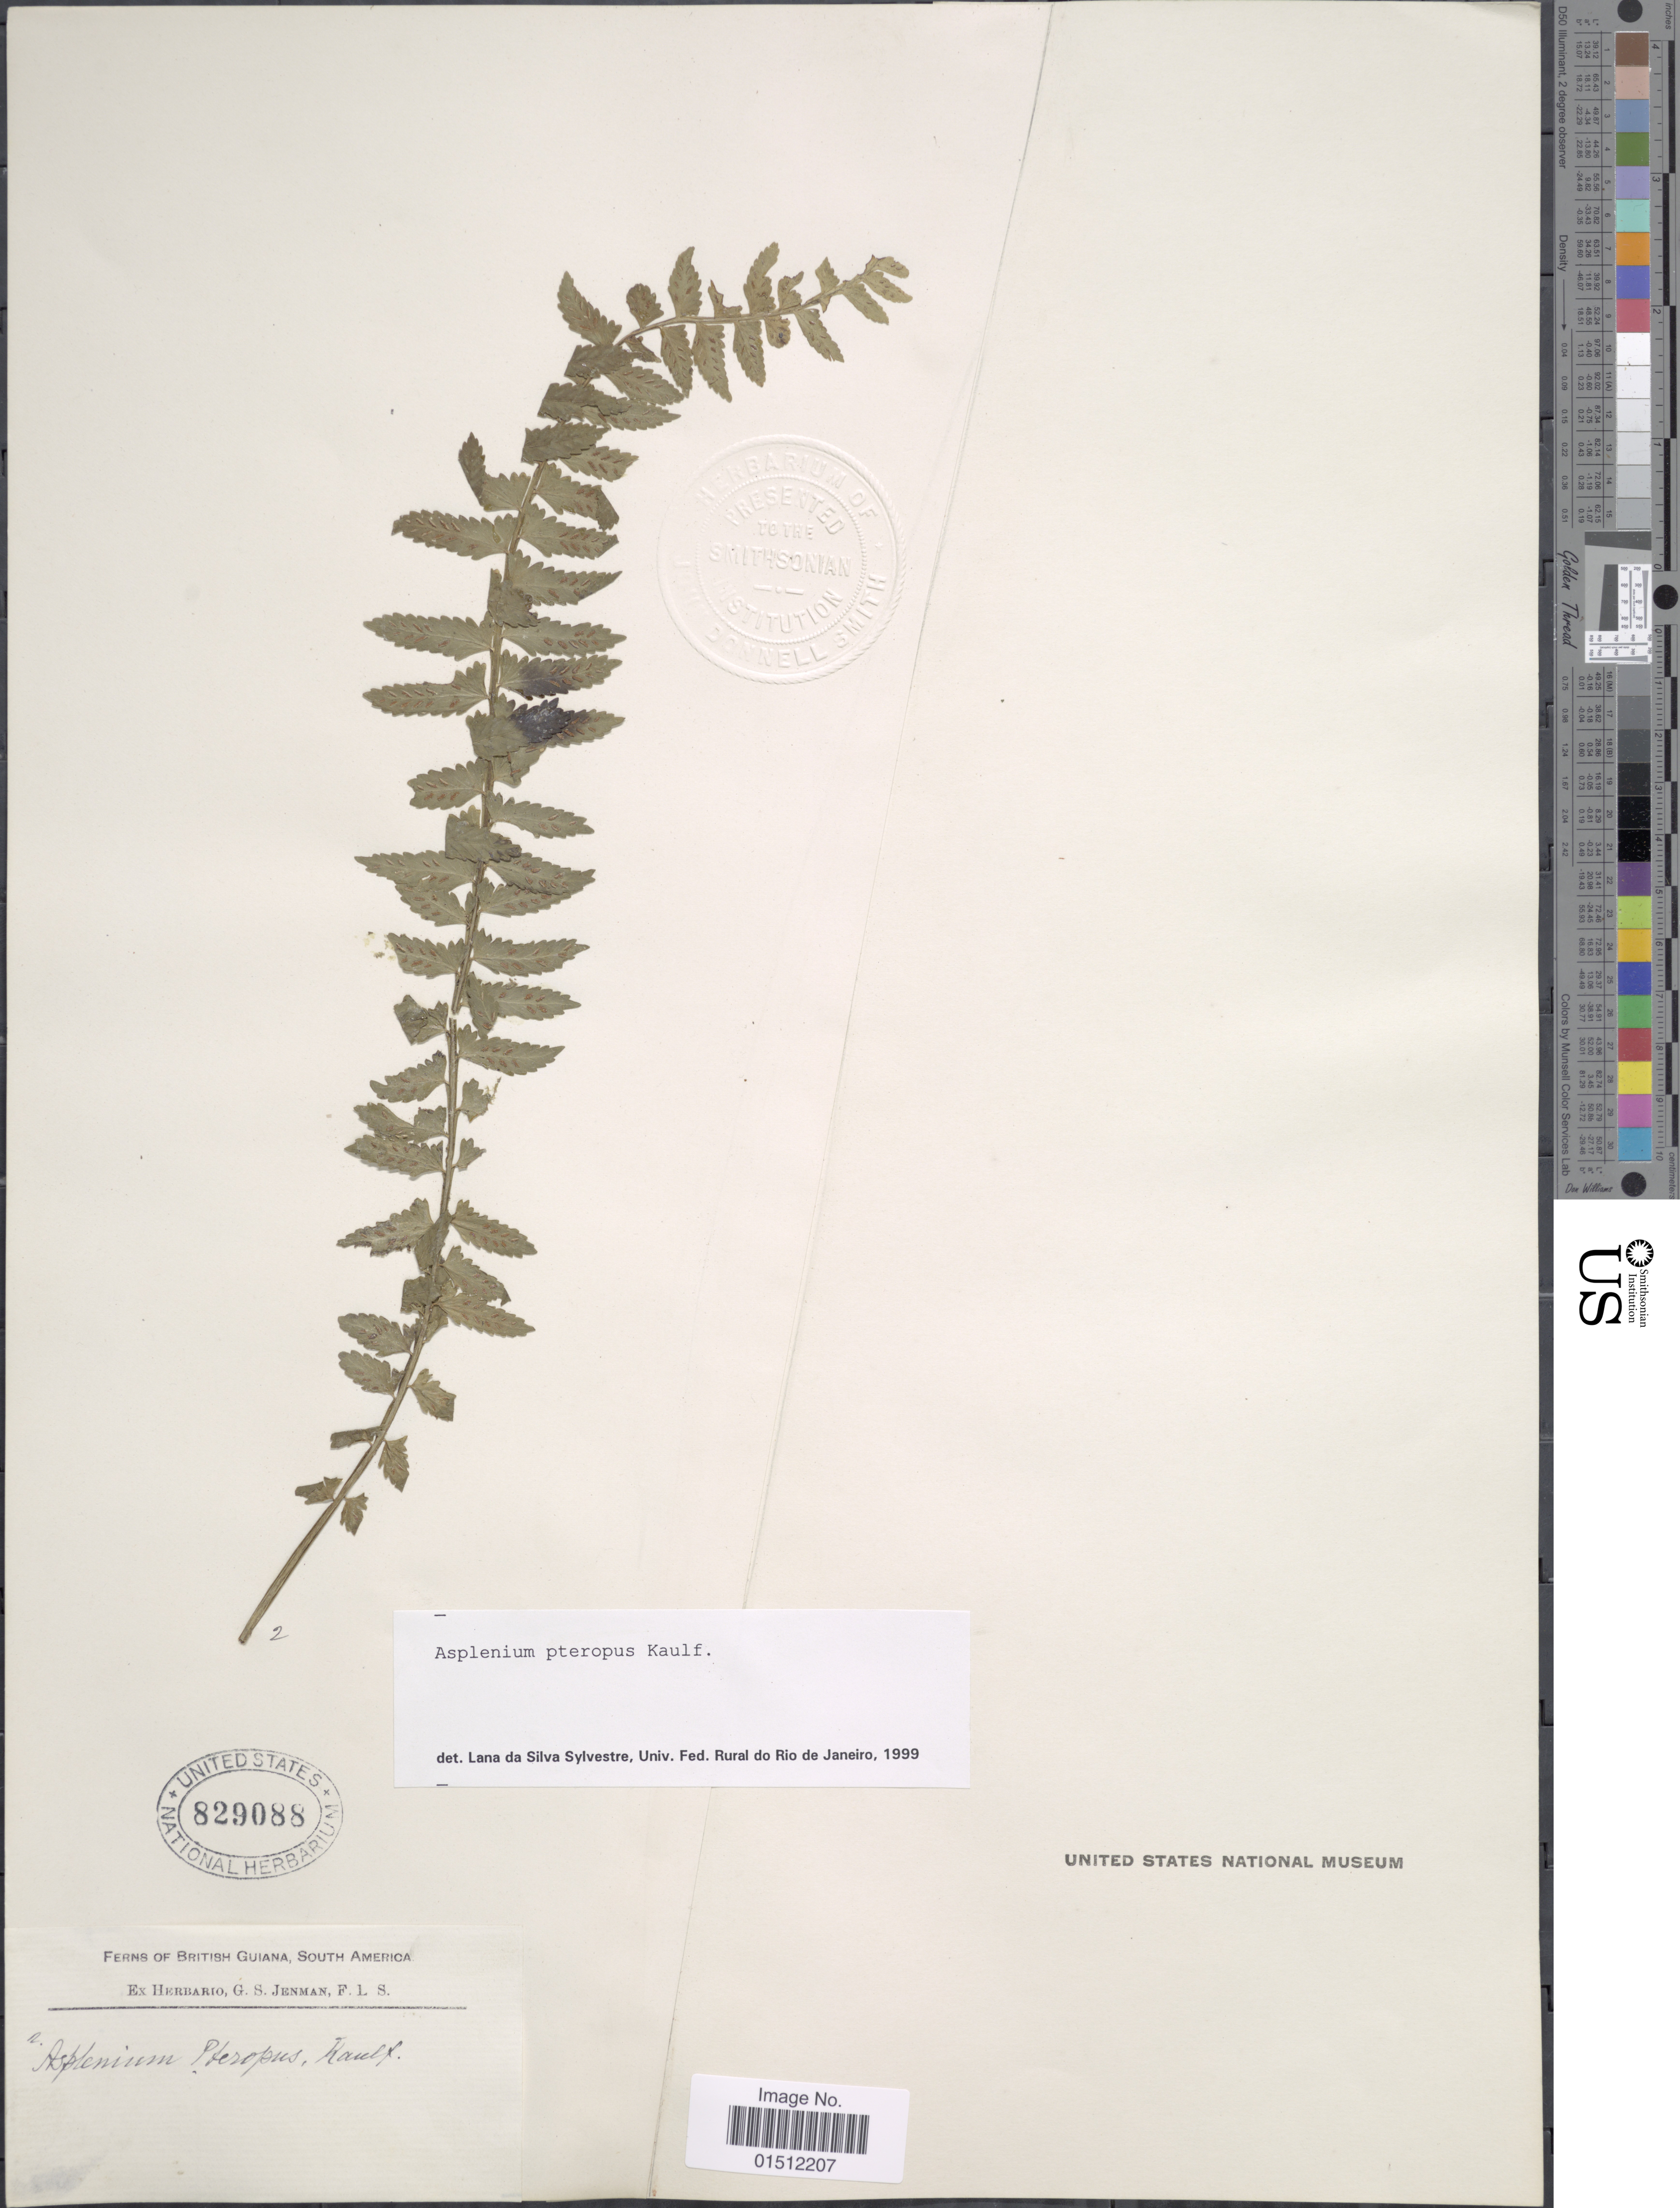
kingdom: Plantae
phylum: Tracheophyta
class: Polypodiopsida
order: Polypodiales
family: Aspleniaceae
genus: Asplenium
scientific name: Asplenium pteropus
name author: Kaulf.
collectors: ex herb. George S. Jenman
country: Guyana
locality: British Guiana, South America.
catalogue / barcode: US 829088